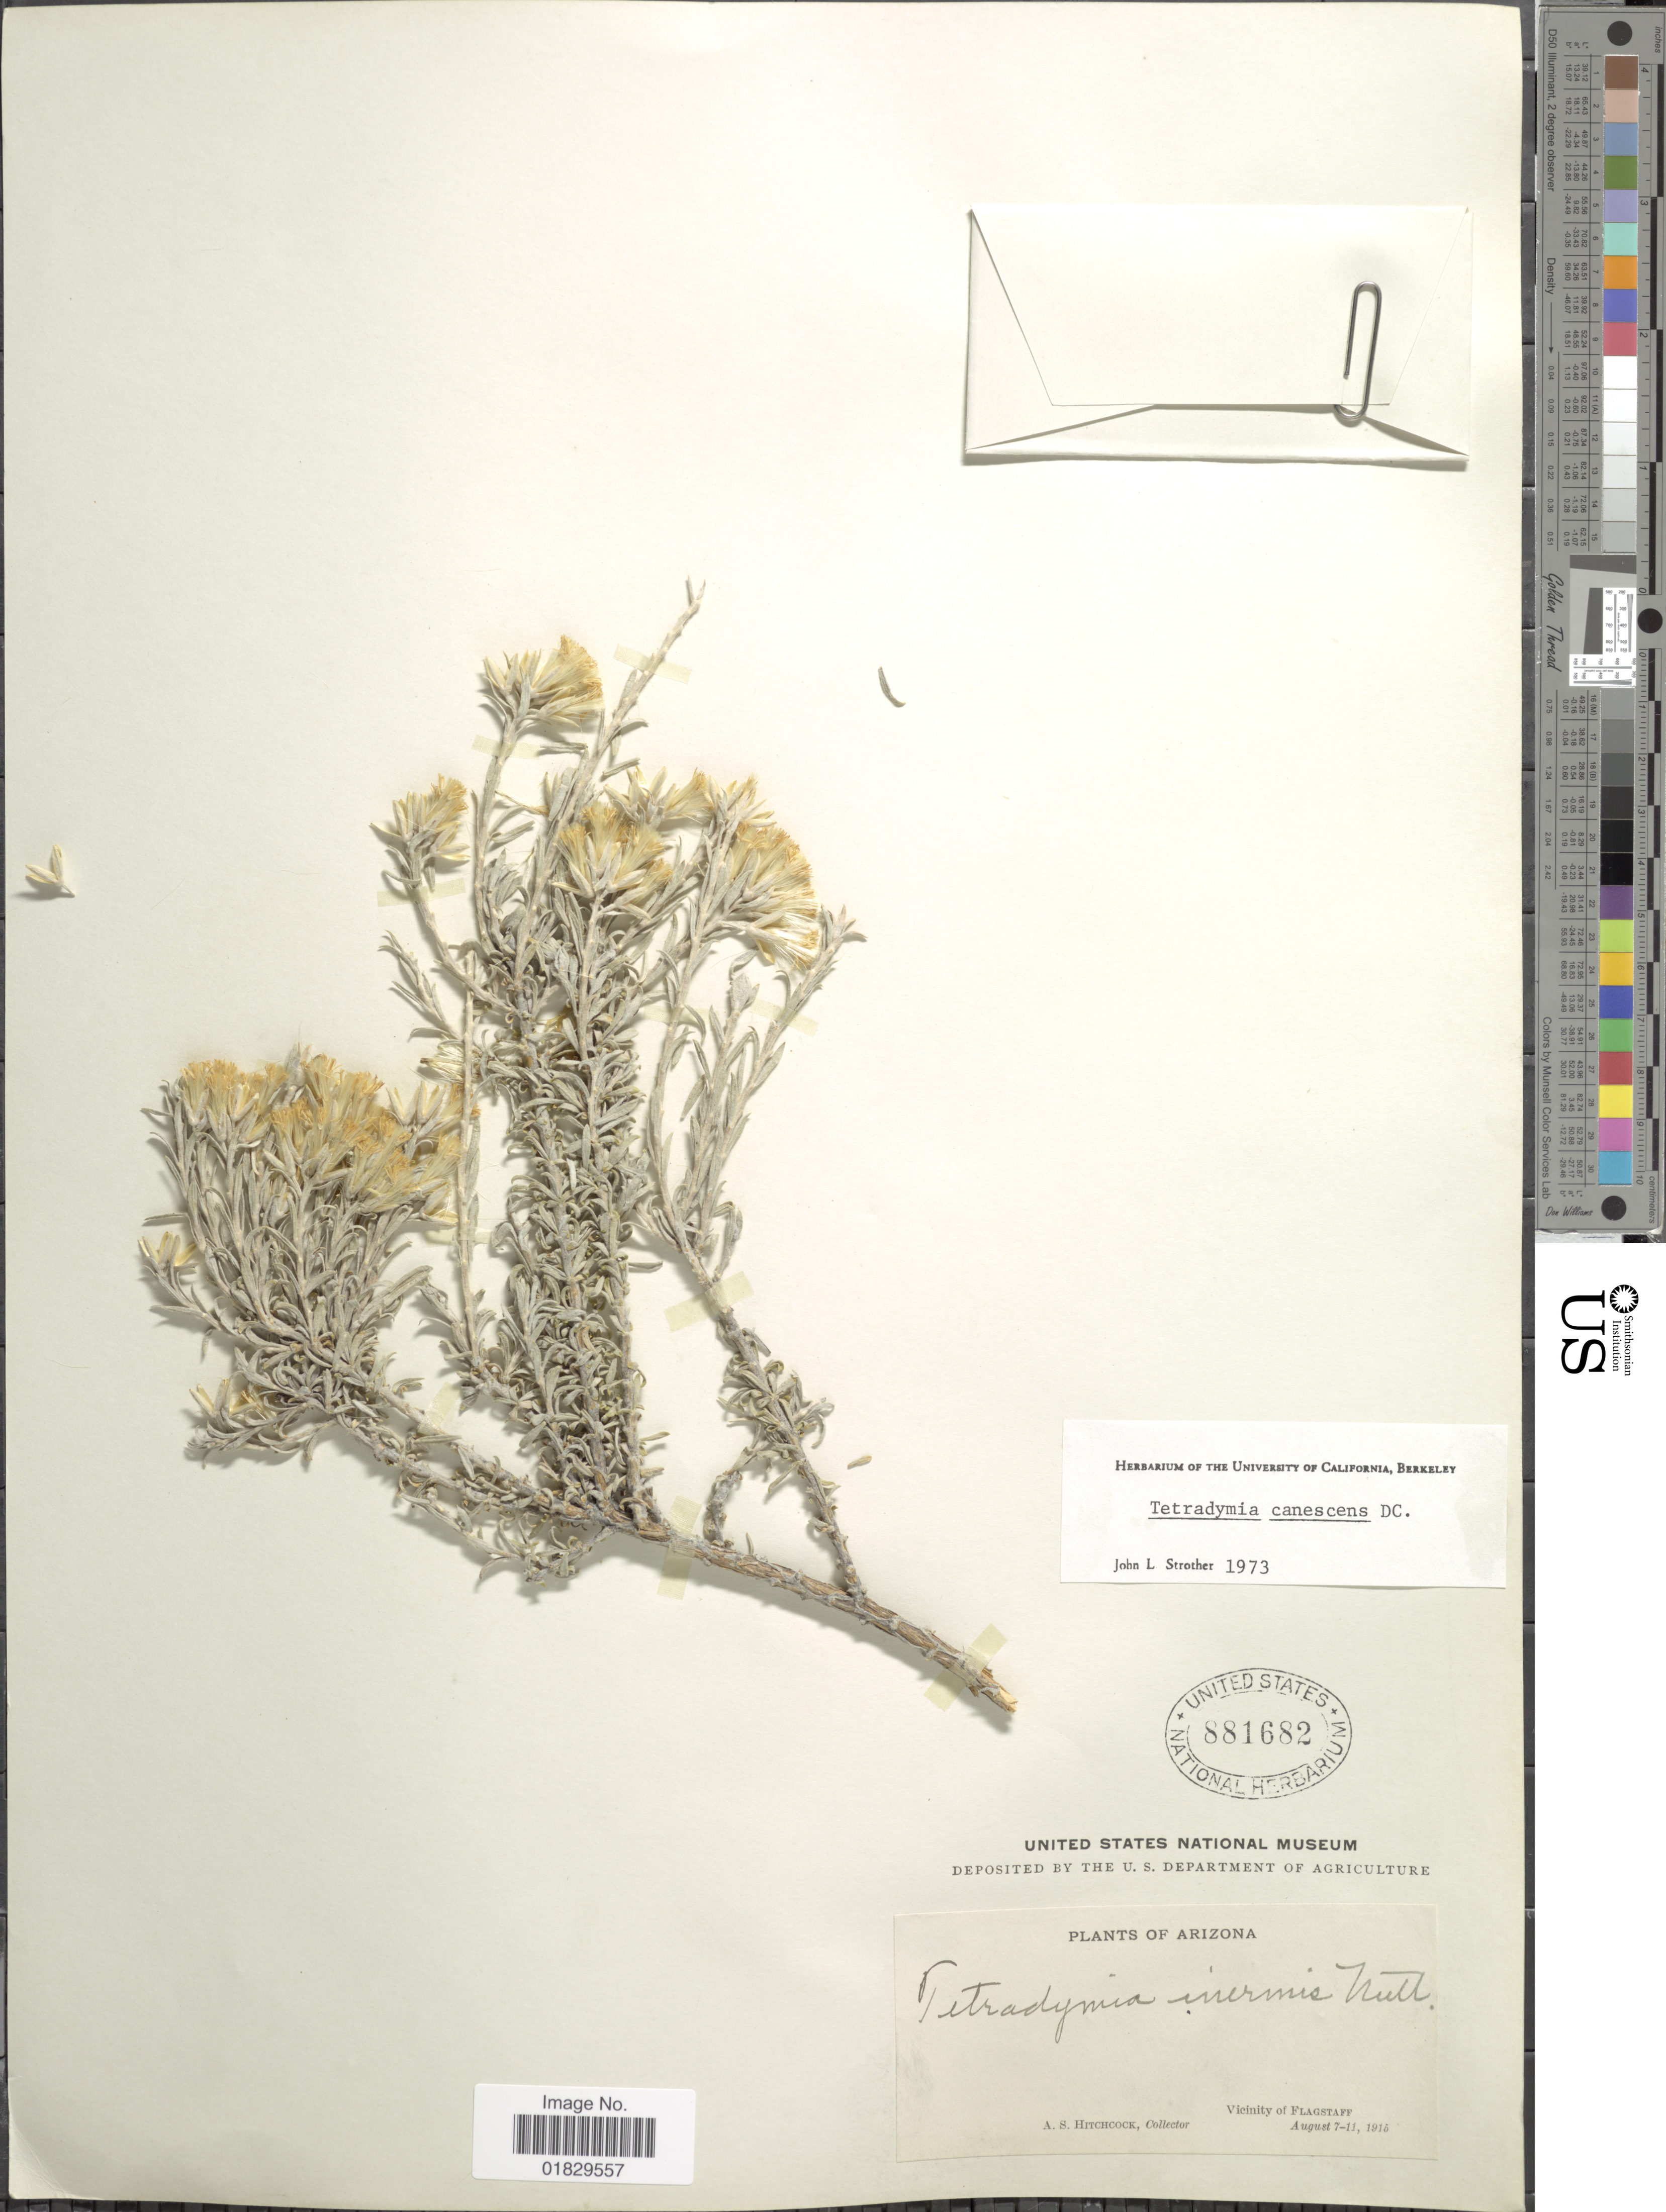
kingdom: Plantae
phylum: Tracheophyta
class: Magnoliopsida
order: Asterales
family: Asteraceae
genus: Tetradymia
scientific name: Tetradymia canescens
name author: DC.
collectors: A. S. Hitchcock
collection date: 1915-08-07/1915-08-11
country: United States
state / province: Arizona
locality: Vicinity of Flagstaff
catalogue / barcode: US 881682